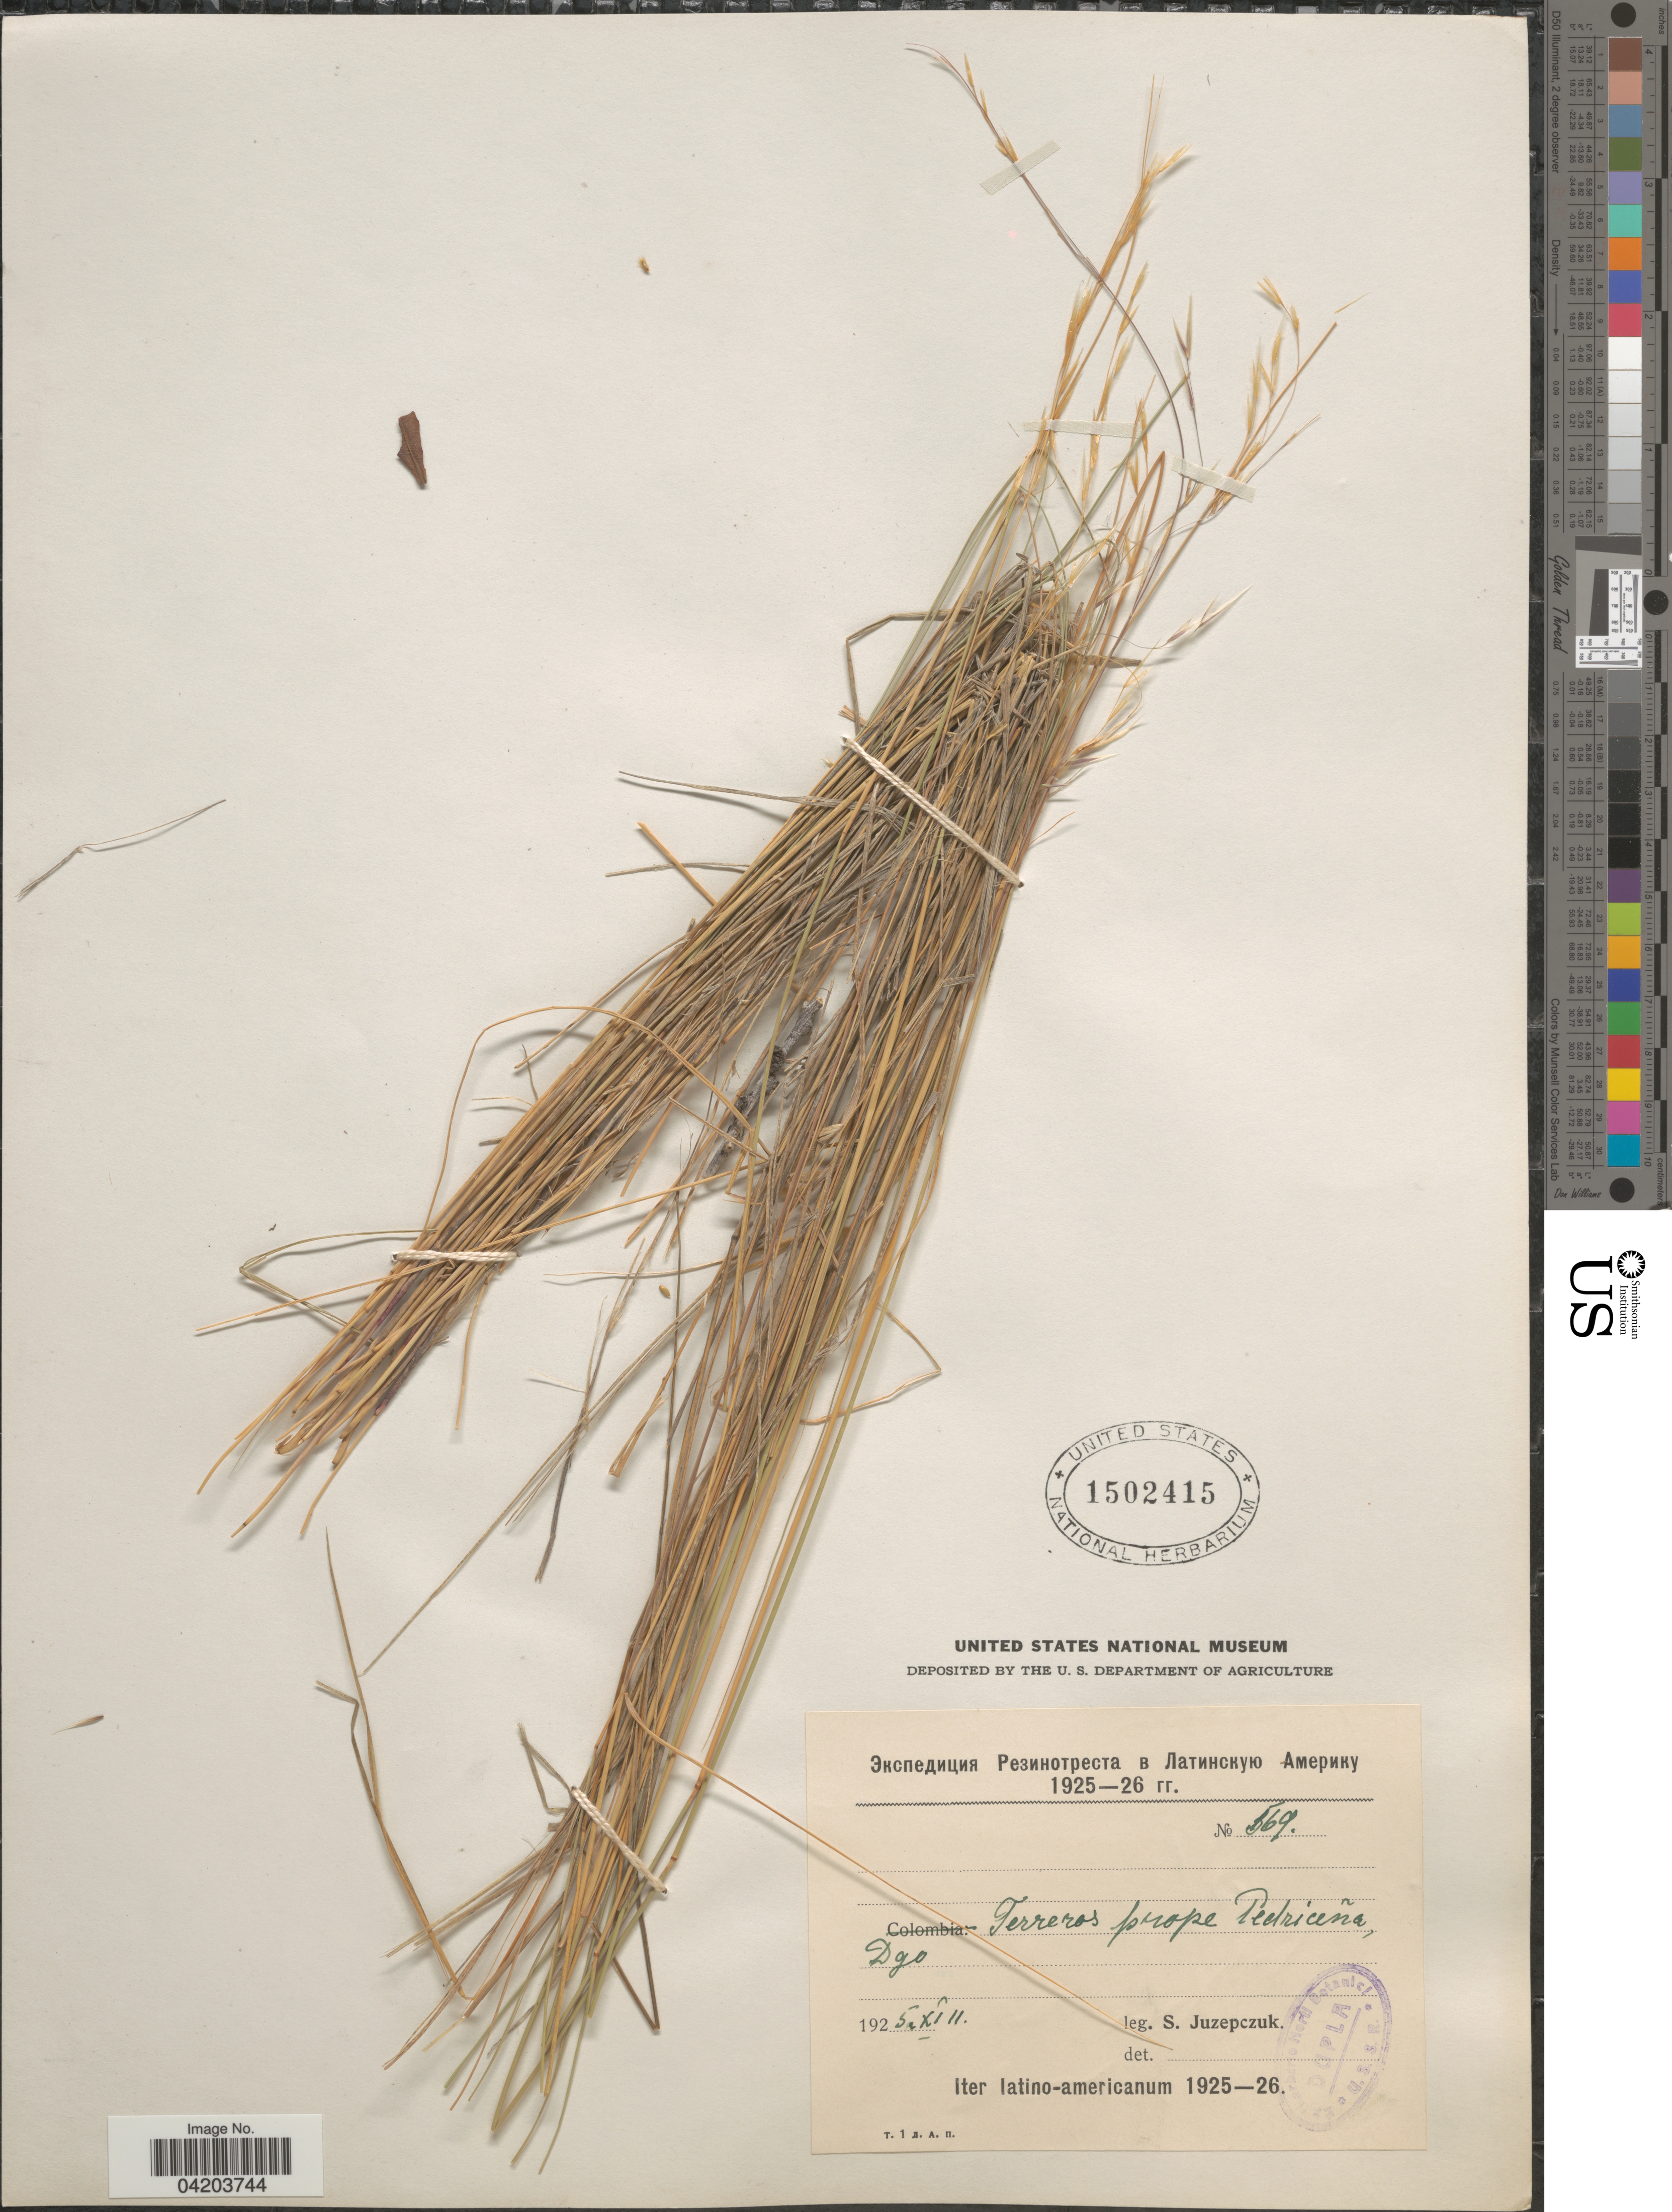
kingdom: Plantae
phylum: Tracheophyta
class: Liliopsida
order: Poales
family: Poaceae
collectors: S. Juzepczak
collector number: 569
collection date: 1925-11-11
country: Mexico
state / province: Durango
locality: Terreros prope Pedriceña, Dgo. Iter latino-americanum 1925-26.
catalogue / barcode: US 1502415